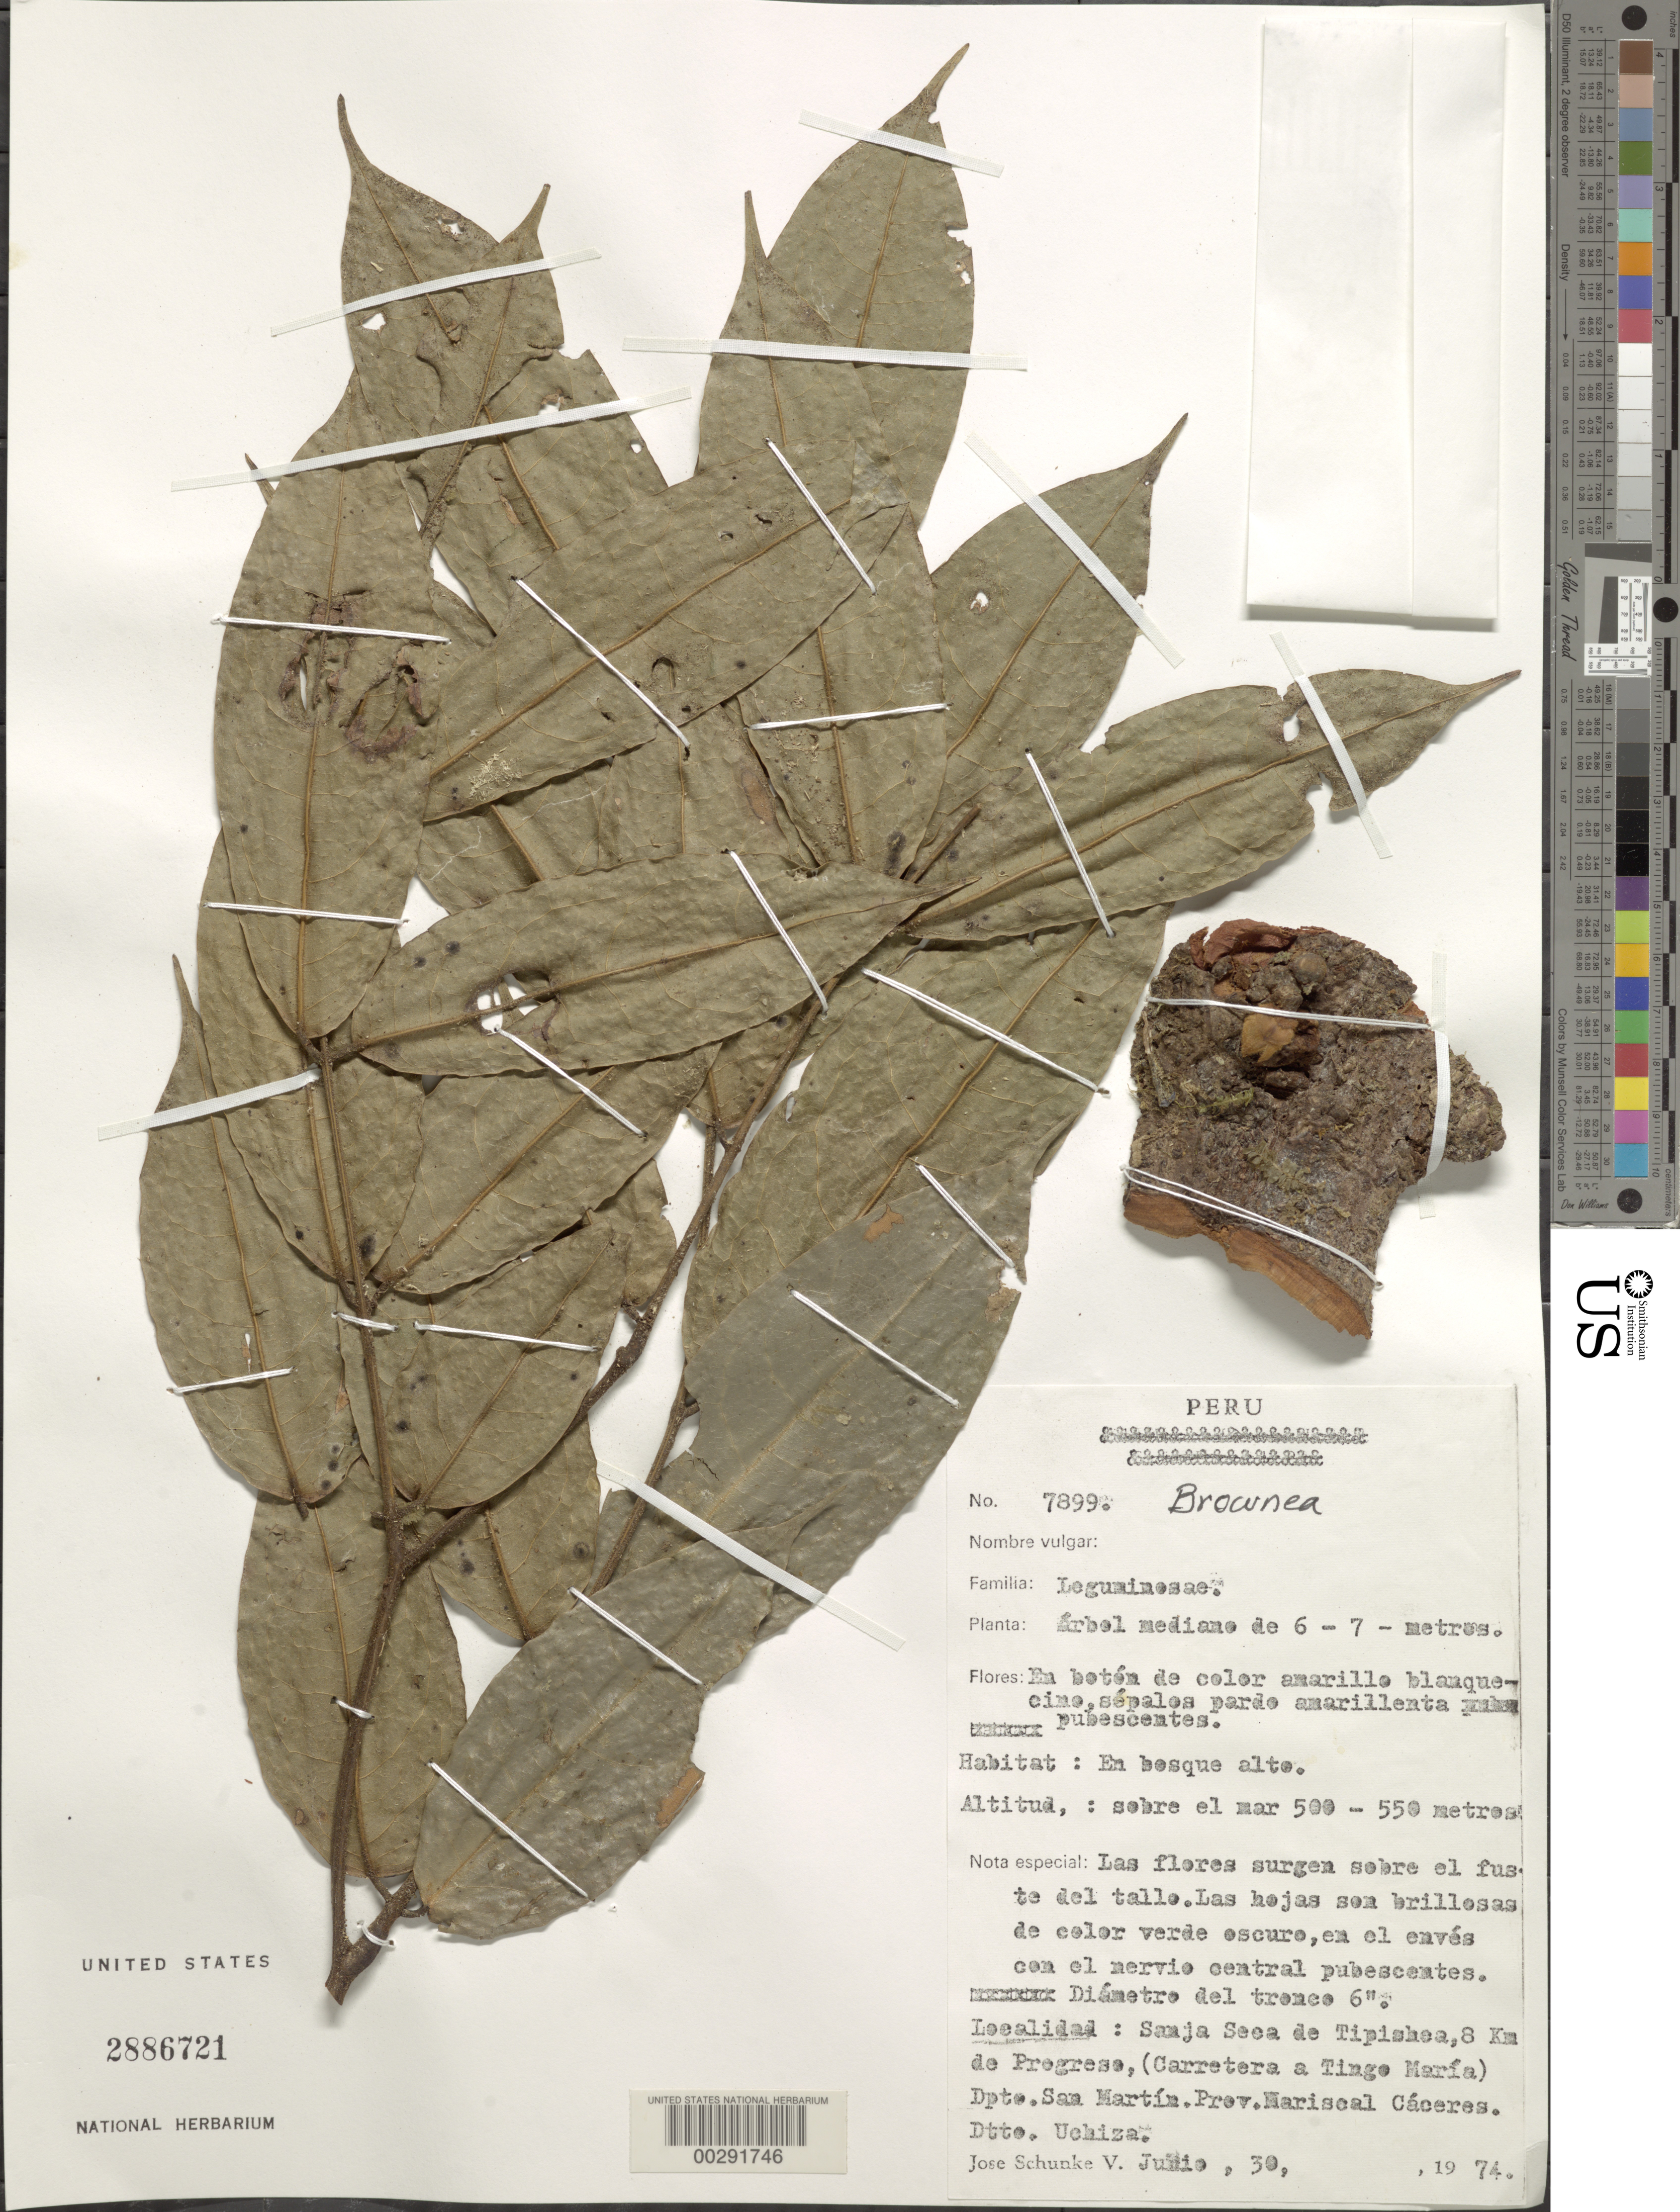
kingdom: Plantae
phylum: Tracheophyta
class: Magnoliopsida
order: Fabales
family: Fabaceae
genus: Brownea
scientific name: Brownea sp.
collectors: J. Schunke Vigo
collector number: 7899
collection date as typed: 30 Jun 1974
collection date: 1974-06-30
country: Peru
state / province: San Martín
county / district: Mariscal Cáceres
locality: Sanja seca de tipishea, 8 km from progreso (road to tingo maria); dtto. uchiza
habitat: Tall forest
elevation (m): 500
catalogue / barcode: US 2886721